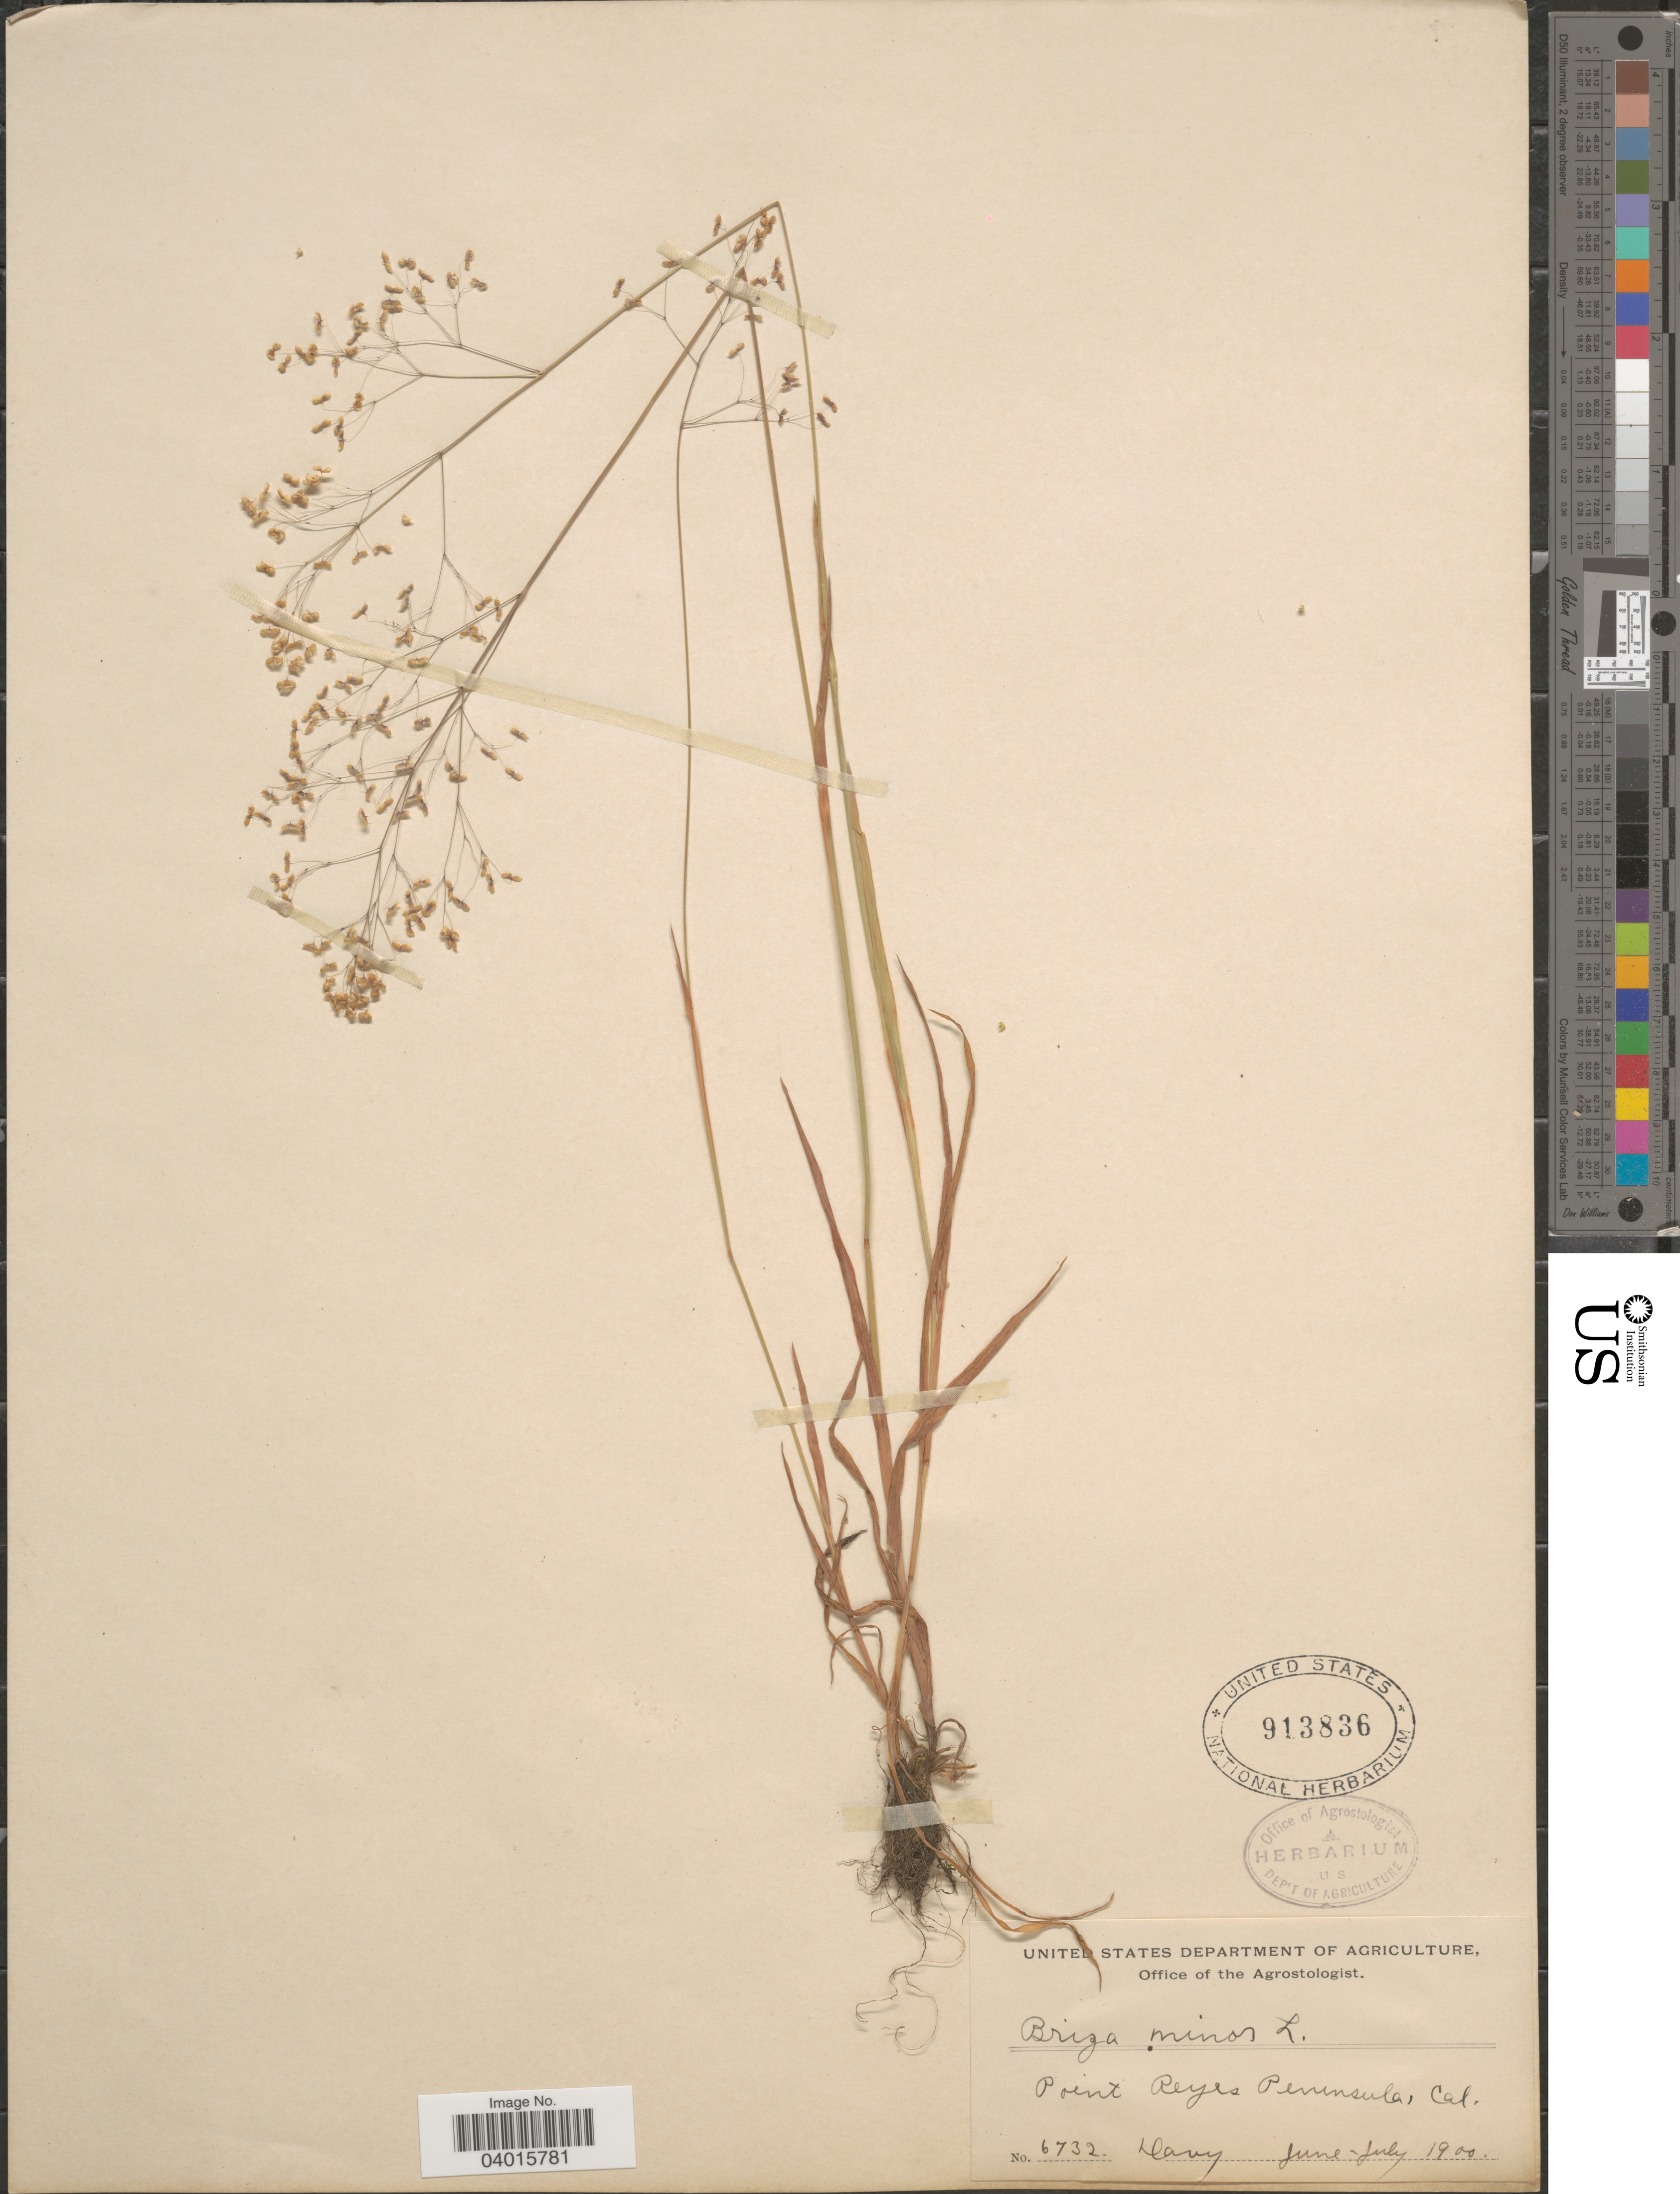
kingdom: Plantae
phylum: Tracheophyta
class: Liliopsida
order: Poales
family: Poaceae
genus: Briza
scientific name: Briza minor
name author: L.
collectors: Davy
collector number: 6732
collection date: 1900-06/1900-07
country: United States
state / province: California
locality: Point Reyes Peninsula.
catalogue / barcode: US 913836